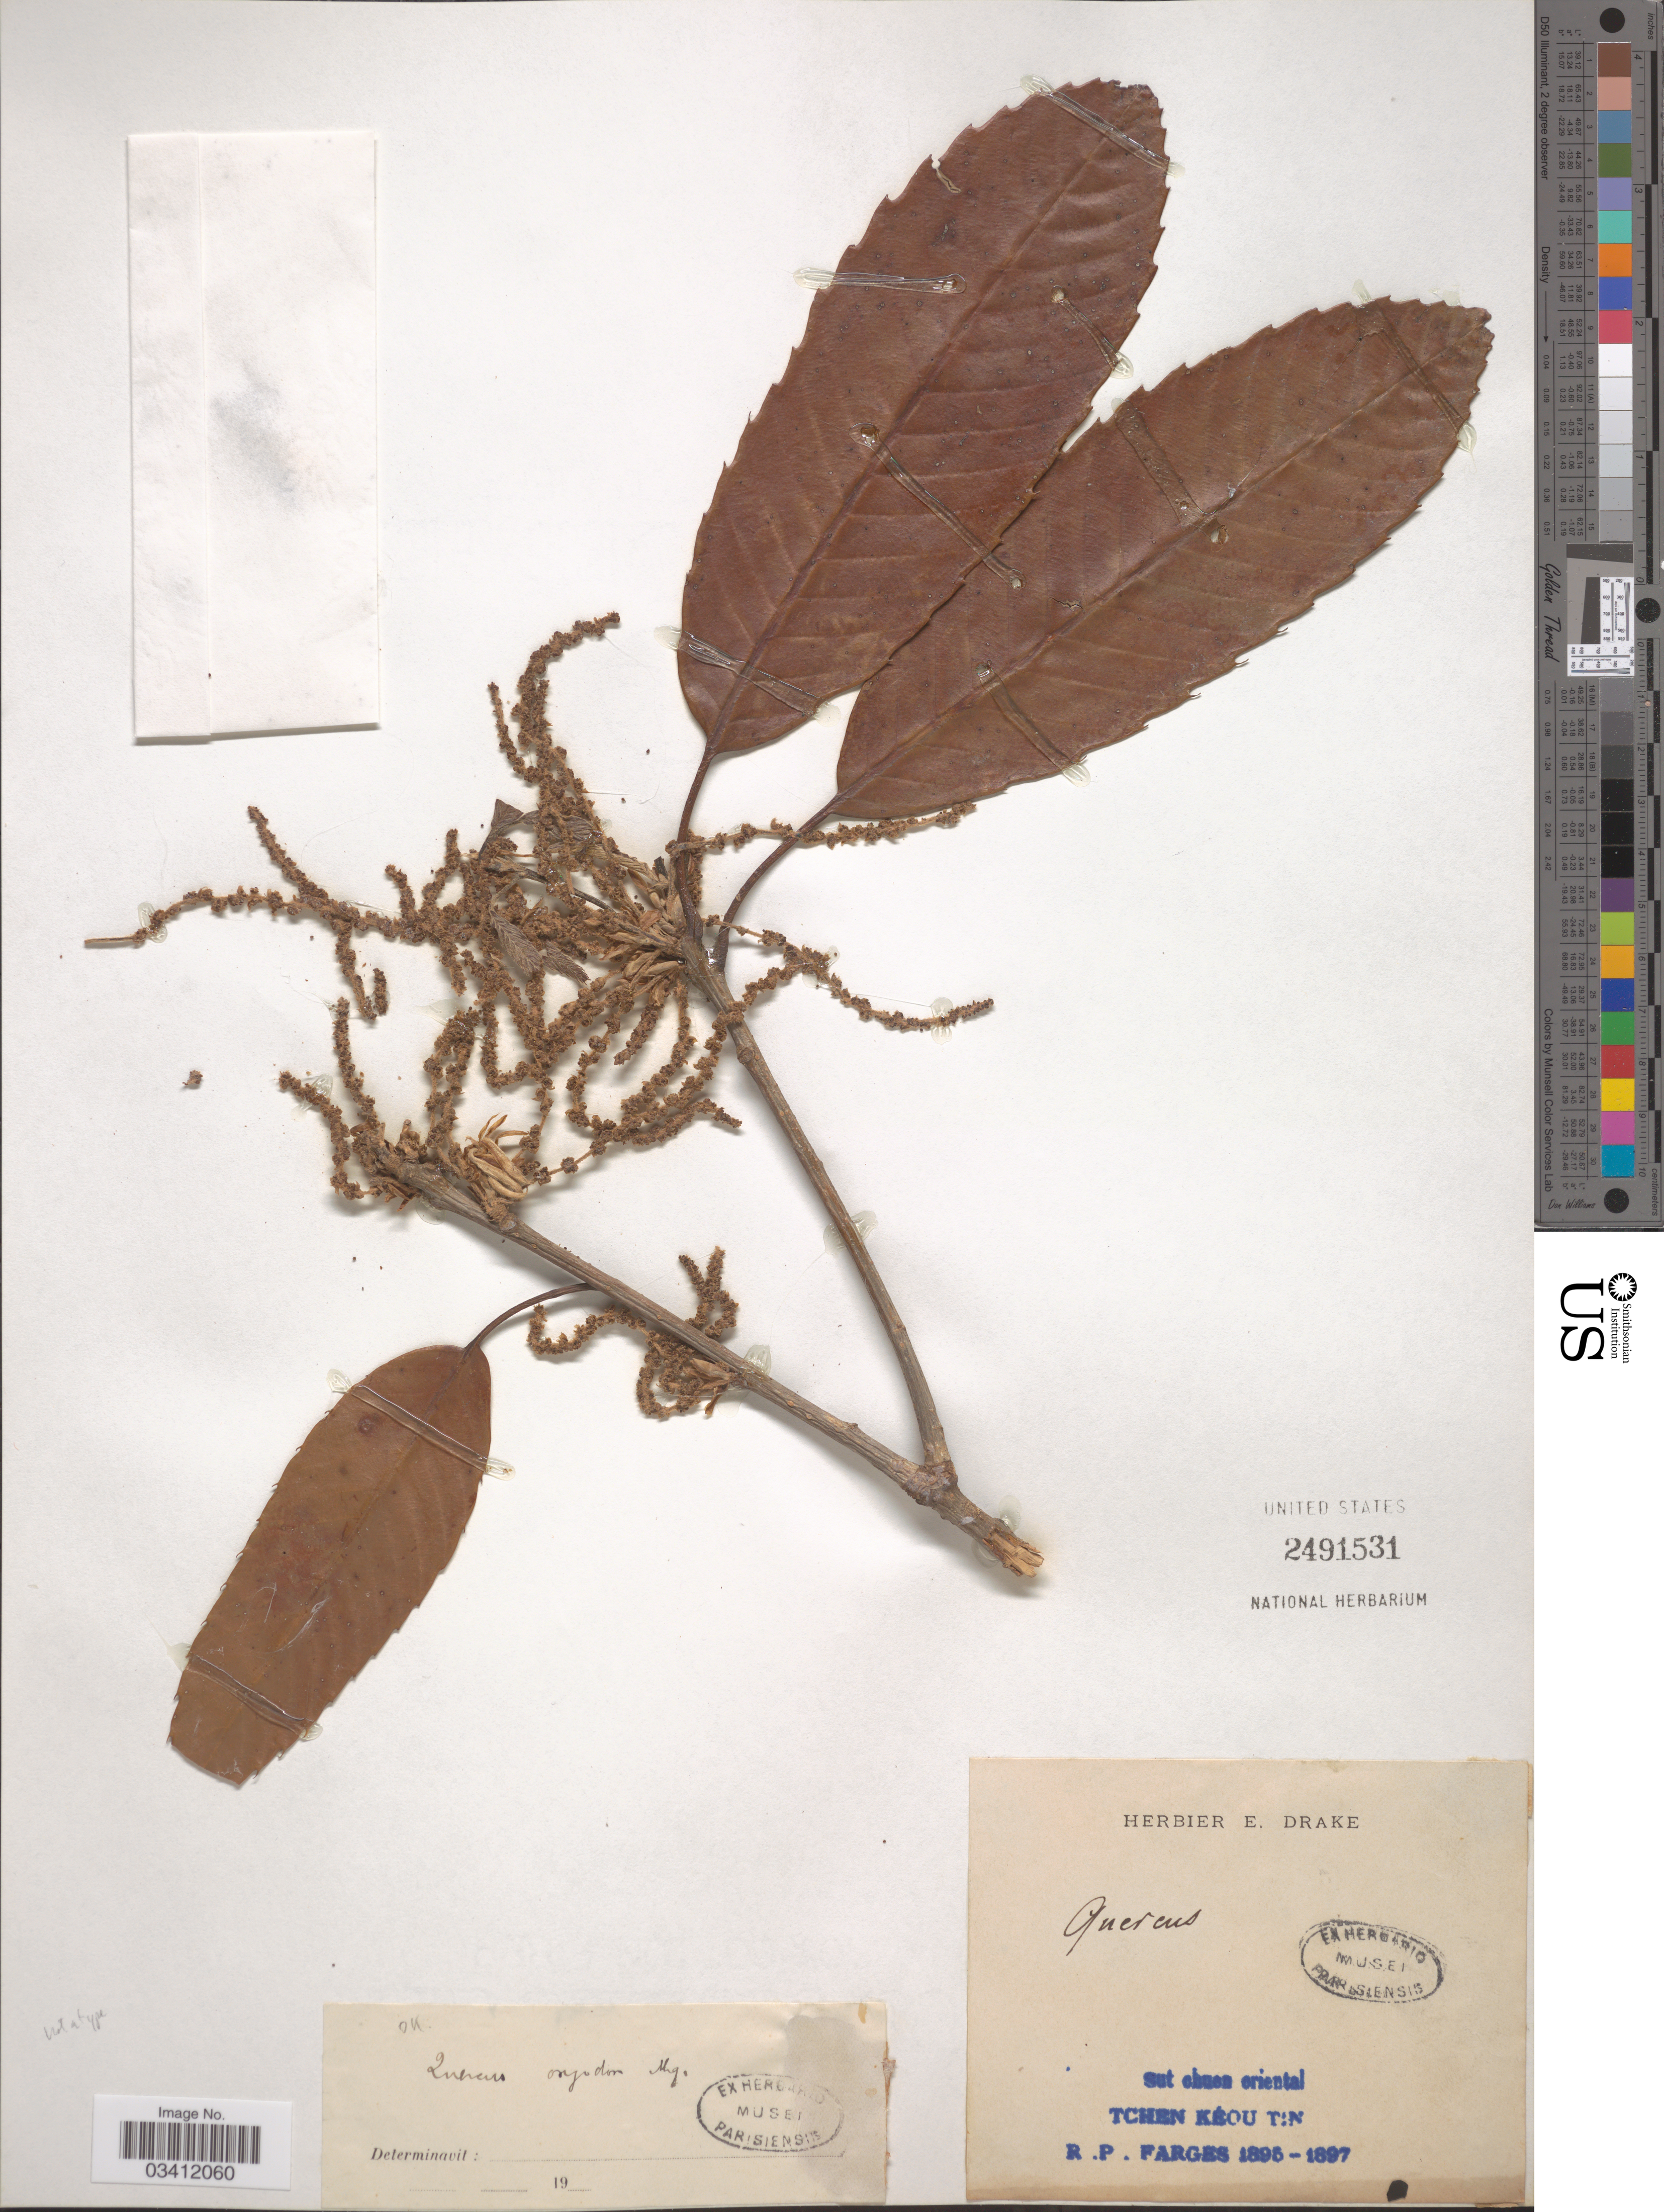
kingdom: Plantae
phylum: Tracheophyta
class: Magnoliopsida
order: Fagales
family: Fagaceae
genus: Quercus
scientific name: Quercus oxyodon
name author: Miq.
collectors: R. Farges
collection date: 1895/1897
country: China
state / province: Sichuan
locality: Sut chuen oriental, Tchen Kéou Tin.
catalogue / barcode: US 2491531